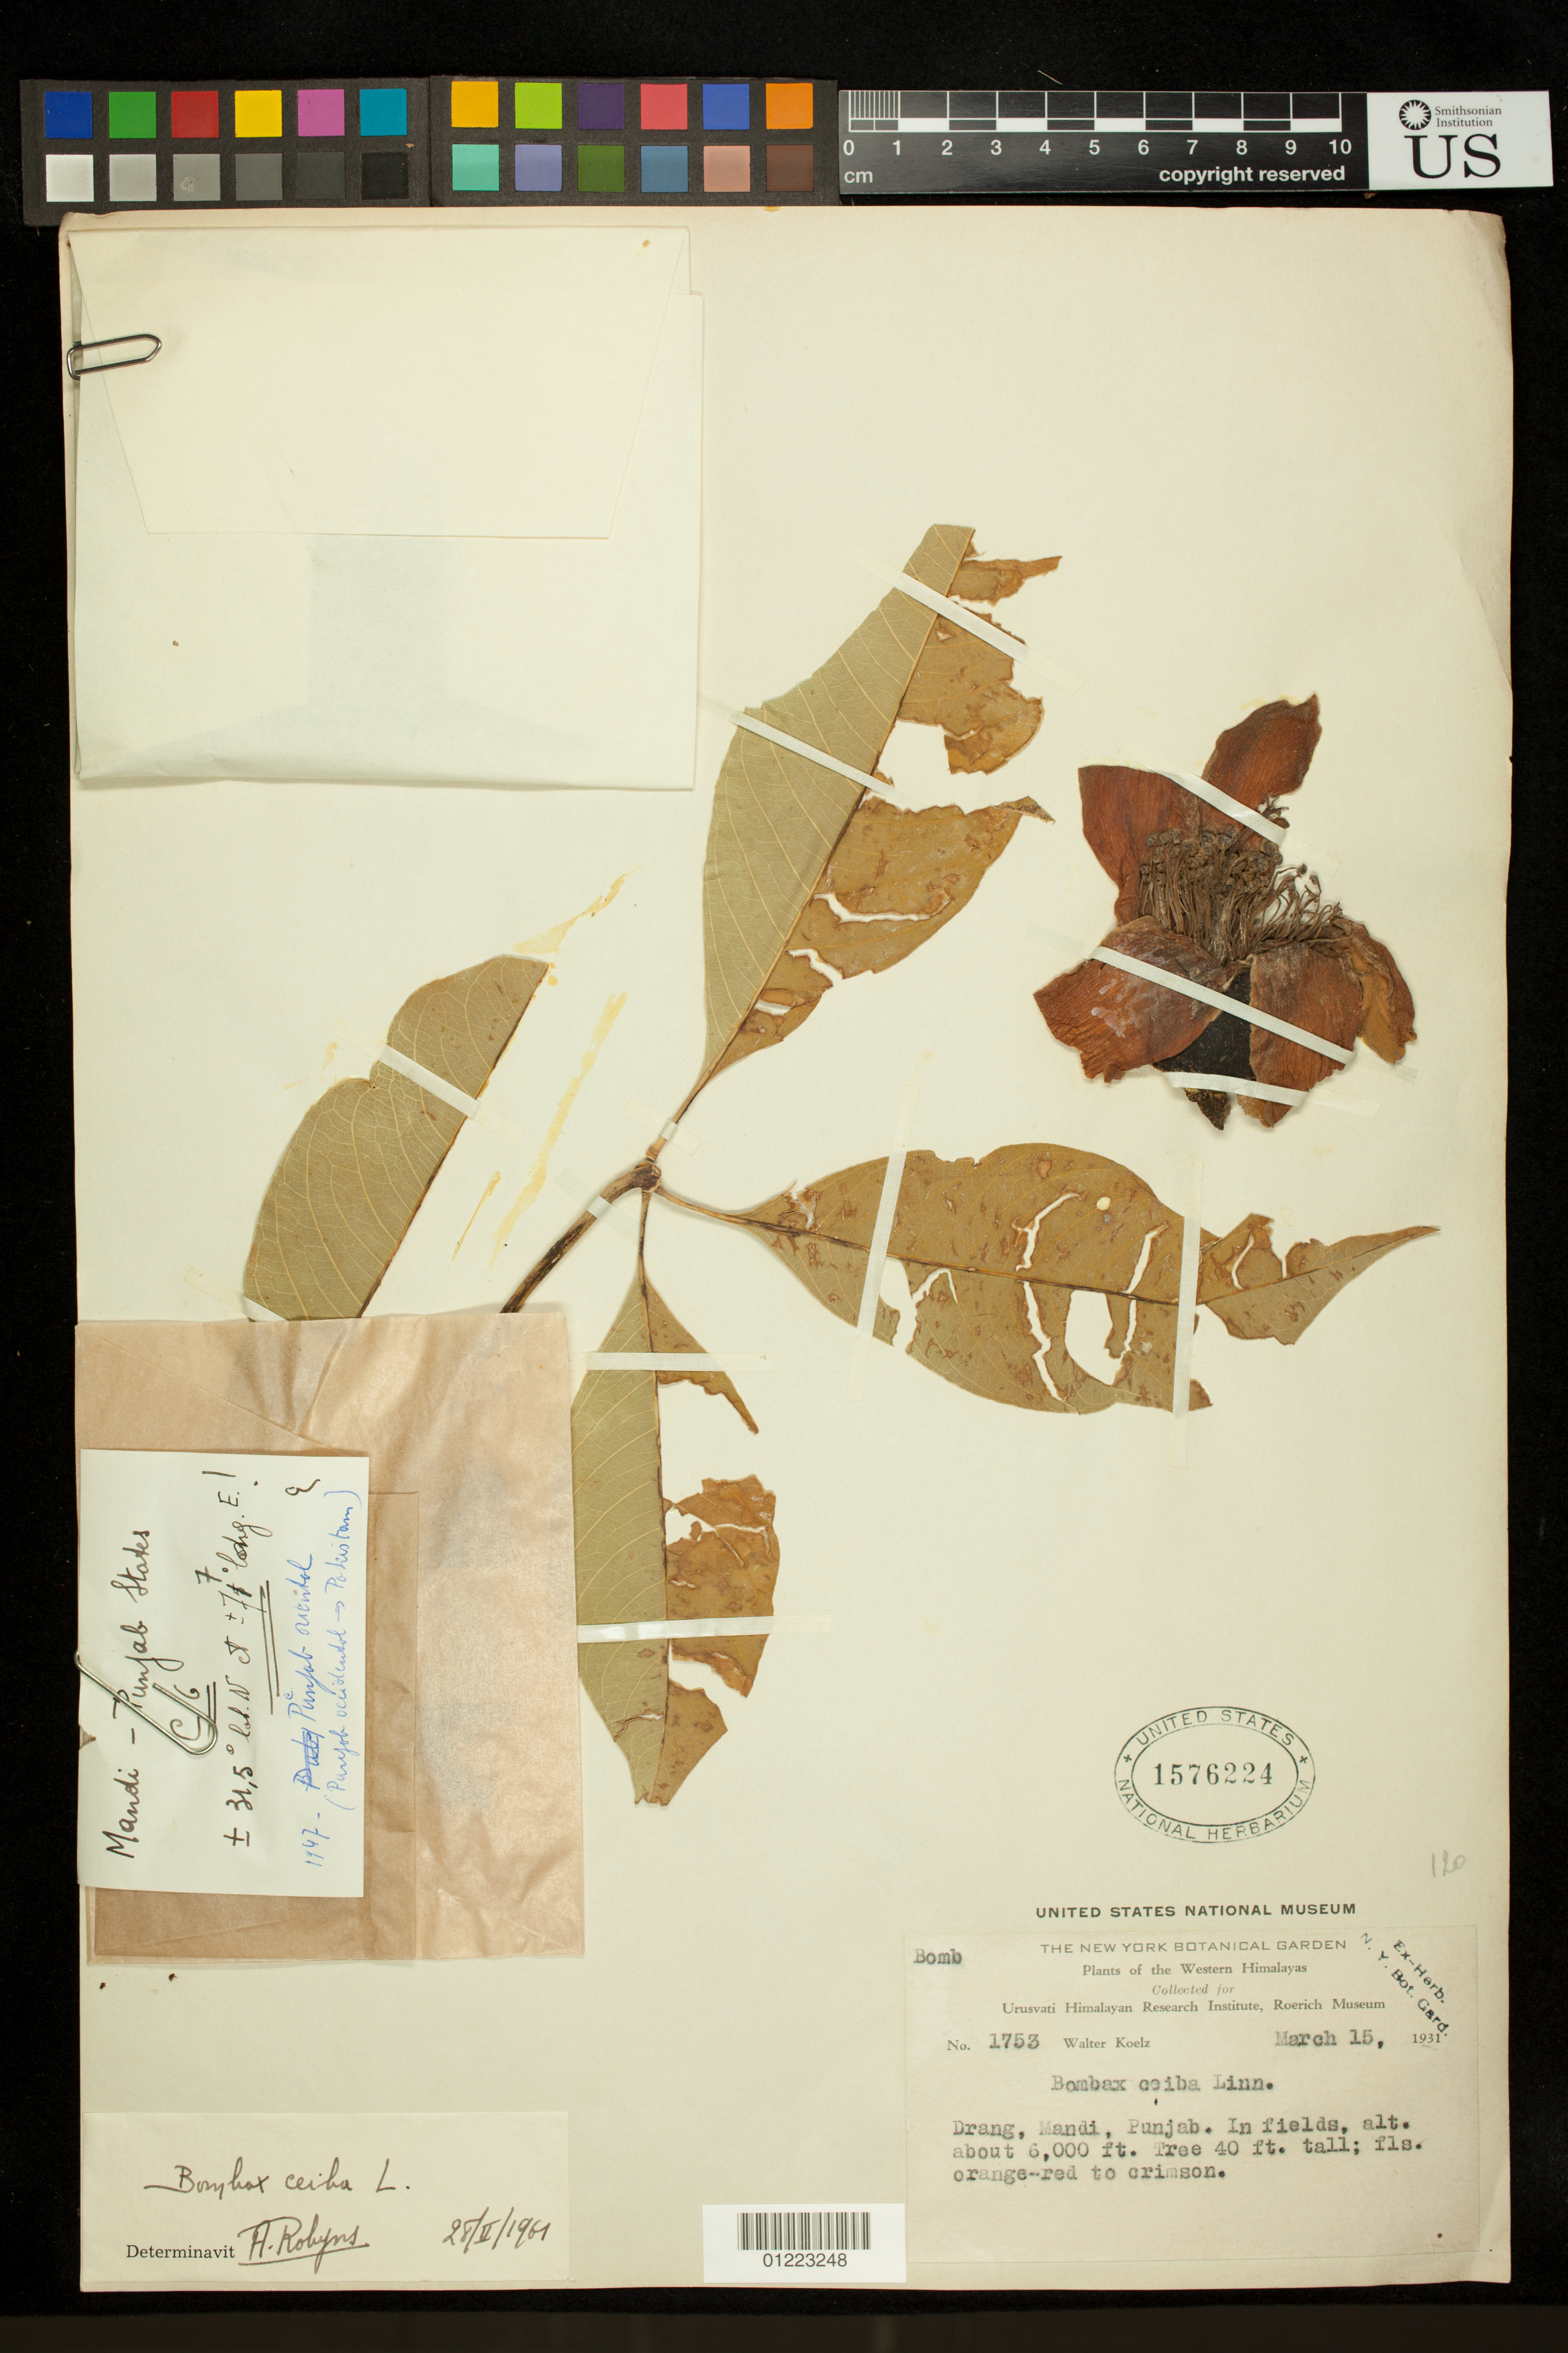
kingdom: Plantae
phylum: Tracheophyta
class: Magnoliopsida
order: Malvales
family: Malvaceae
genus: Bombax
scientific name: Bombax ceiba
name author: L.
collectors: W. N. Koelz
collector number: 1753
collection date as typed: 3/15/1931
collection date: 1931-03-15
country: Pakistan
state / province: Punjab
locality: Drang, Mandi, Punjab. In fields.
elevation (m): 1829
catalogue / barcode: US 1576224